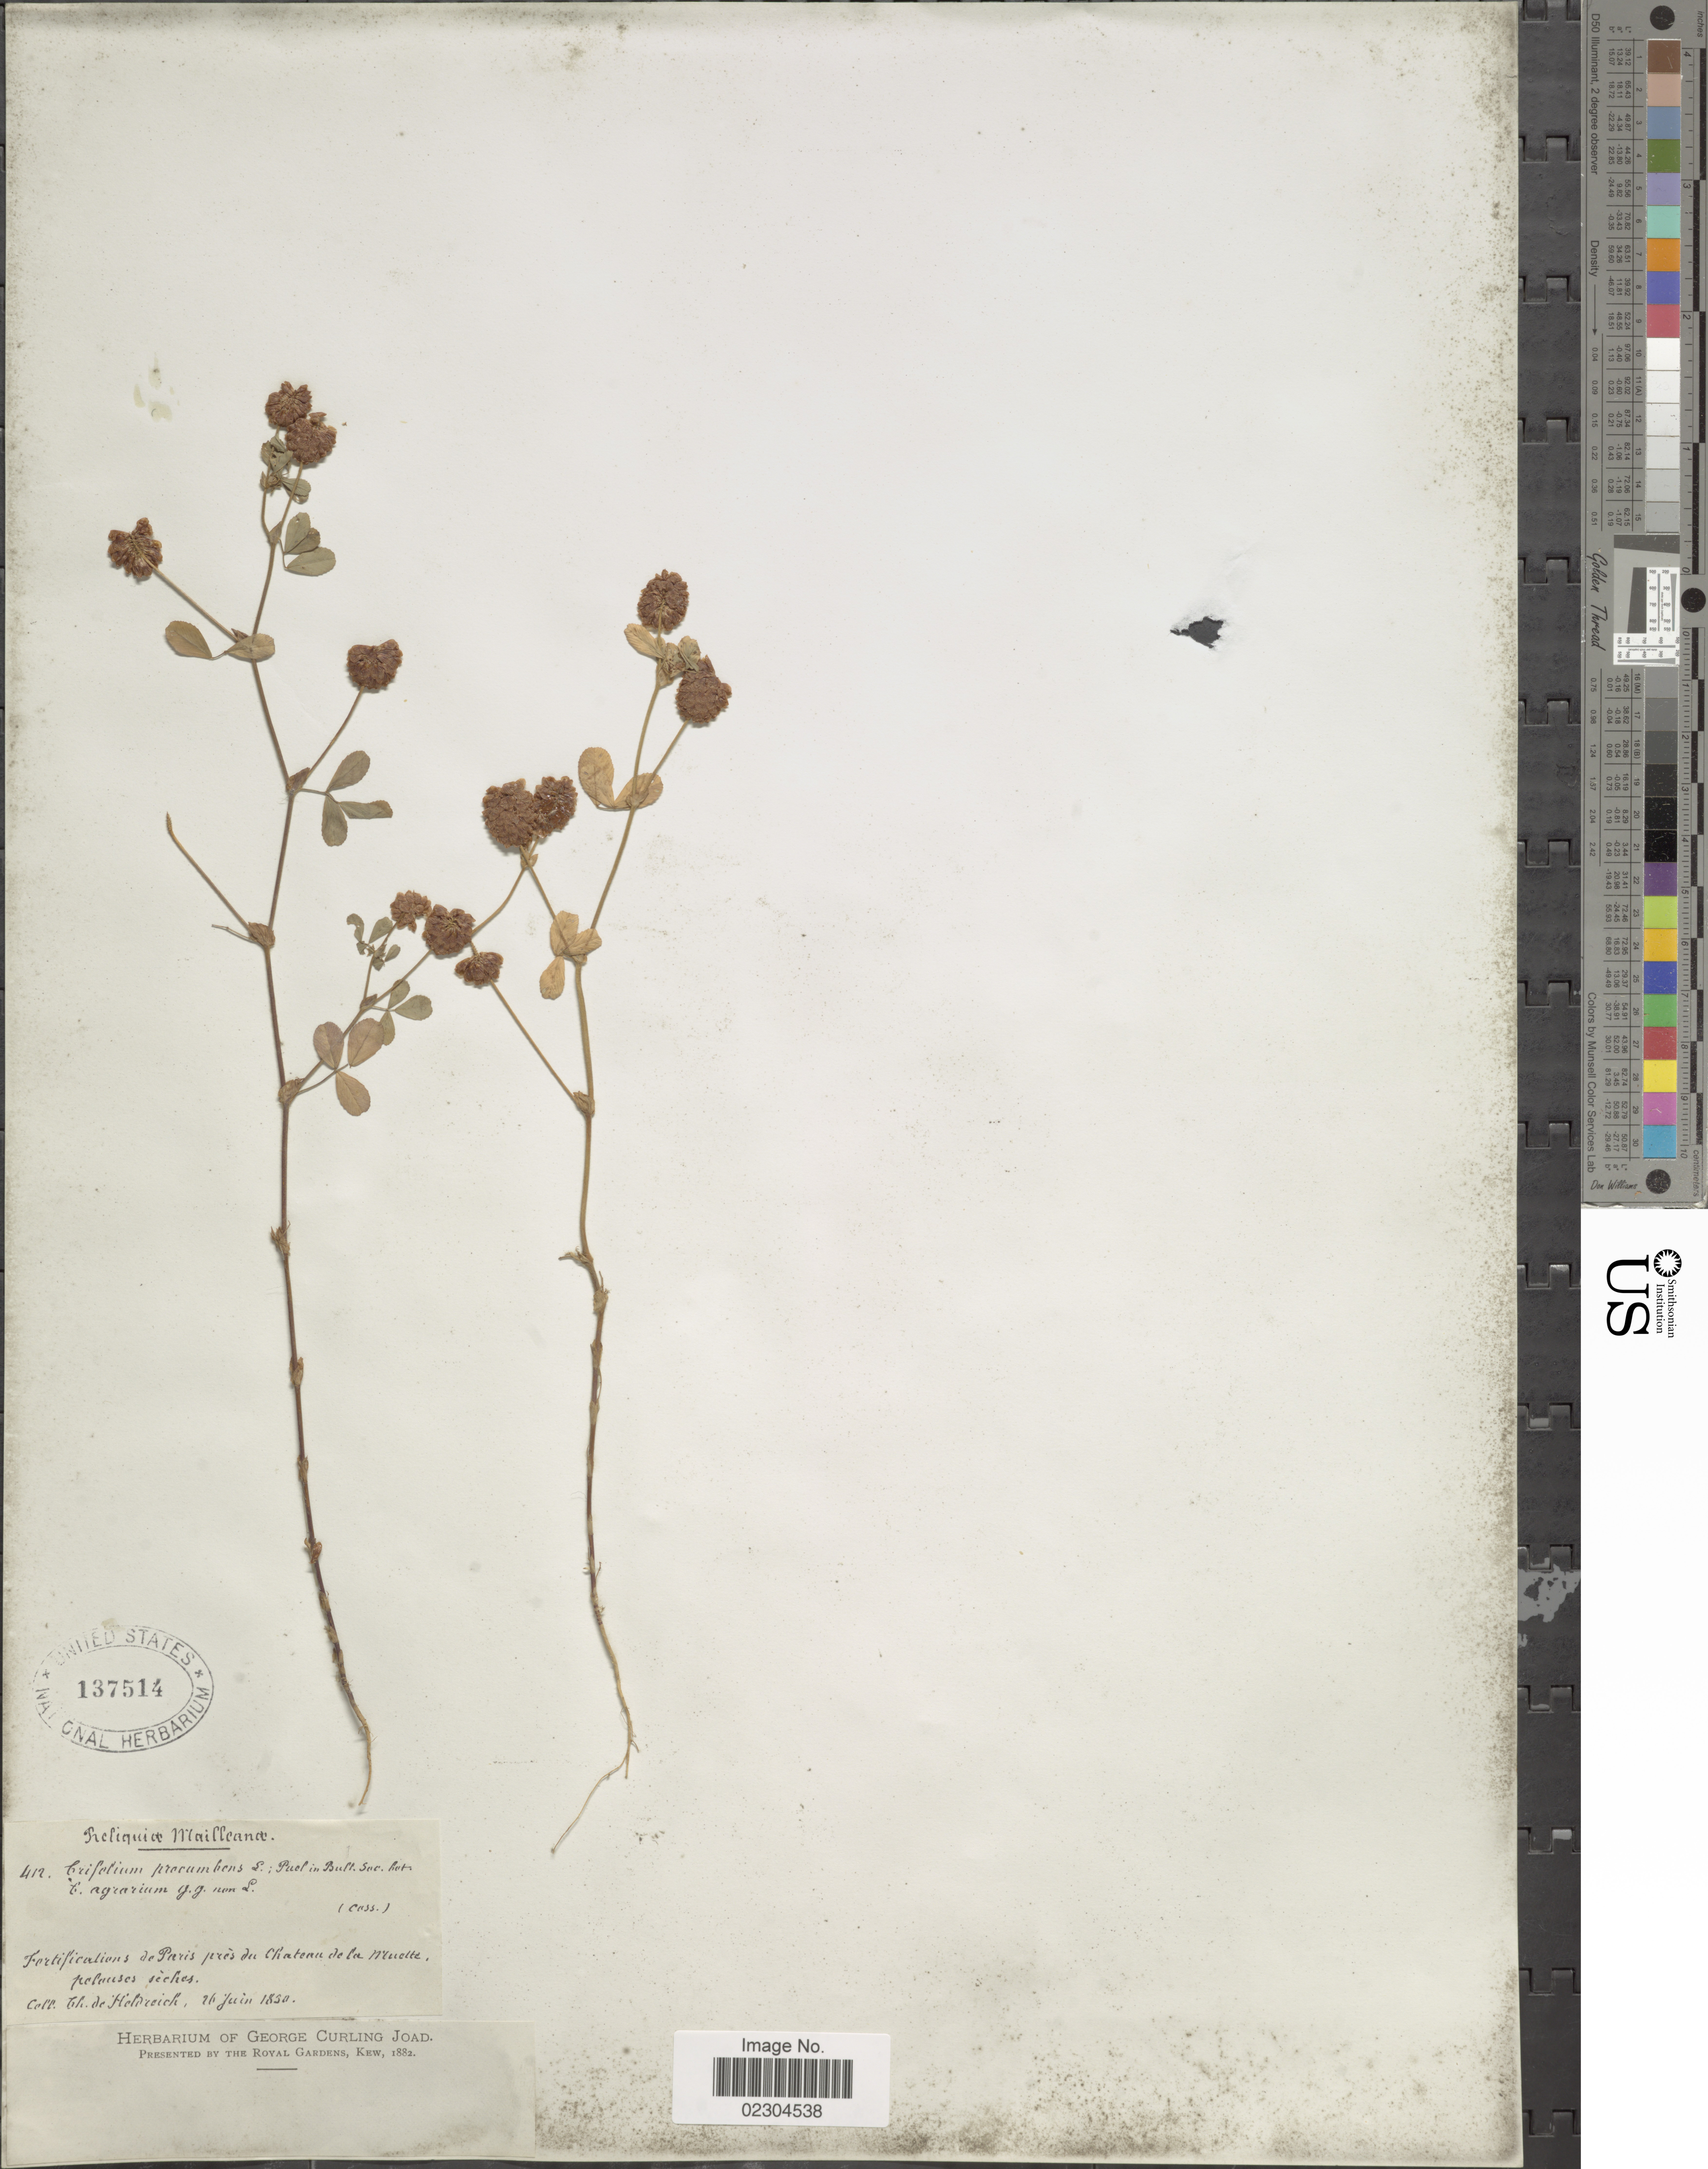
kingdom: Plantae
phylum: Tracheophyta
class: Magnoliopsida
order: Fabales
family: Fabaceae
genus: Trifolium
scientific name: Trifolium procumbens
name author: L.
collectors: T. De Heldreich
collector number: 412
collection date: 1850-06-26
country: France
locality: Forti de Paris pres du Chateau de la Muette polouses seches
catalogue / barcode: US 137514